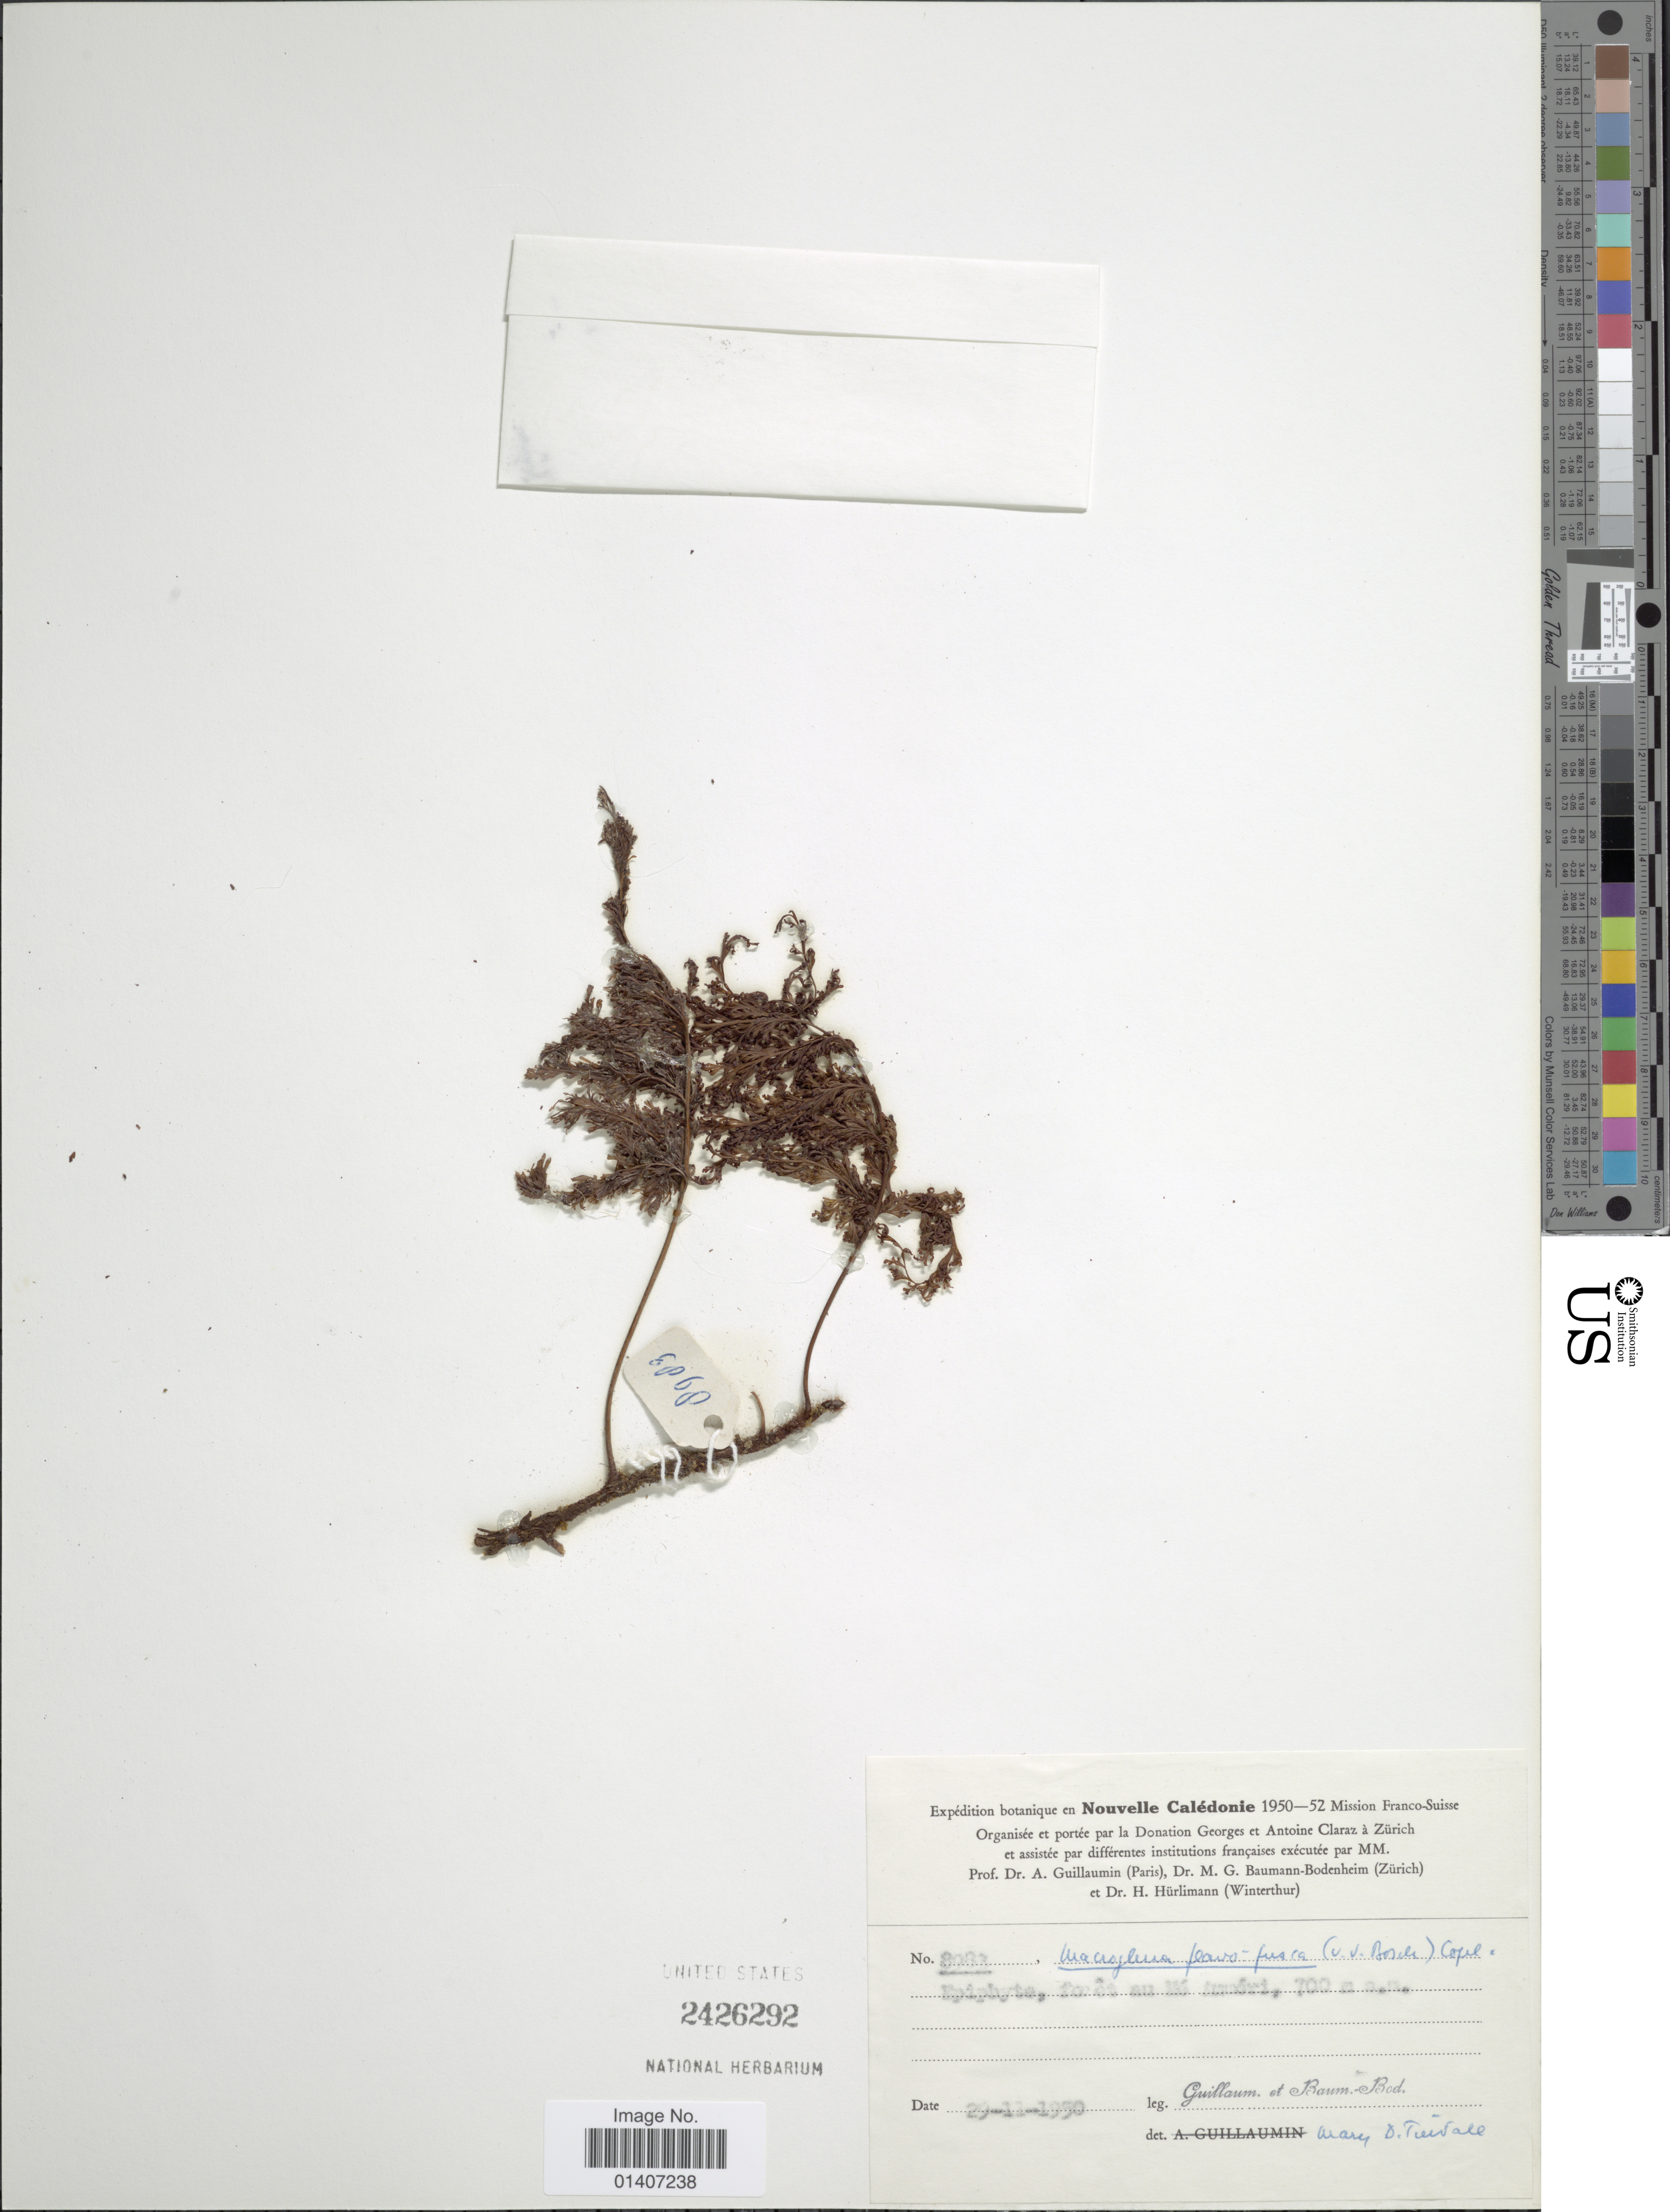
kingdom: Plantae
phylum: Tracheophyta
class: Polypodiopsida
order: Hymenophyllales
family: Hymenophyllaceae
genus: Abrodictyum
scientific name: Abrodictyum flavofuscum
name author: (Bosch) Ebihara & K. Iwats.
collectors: A. Guillaumin & M. G. Baumann-Bodenheim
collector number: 8983*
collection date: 1950-11-29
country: New Caledonia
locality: Foret [illegible text]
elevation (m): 700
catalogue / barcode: US 2426292